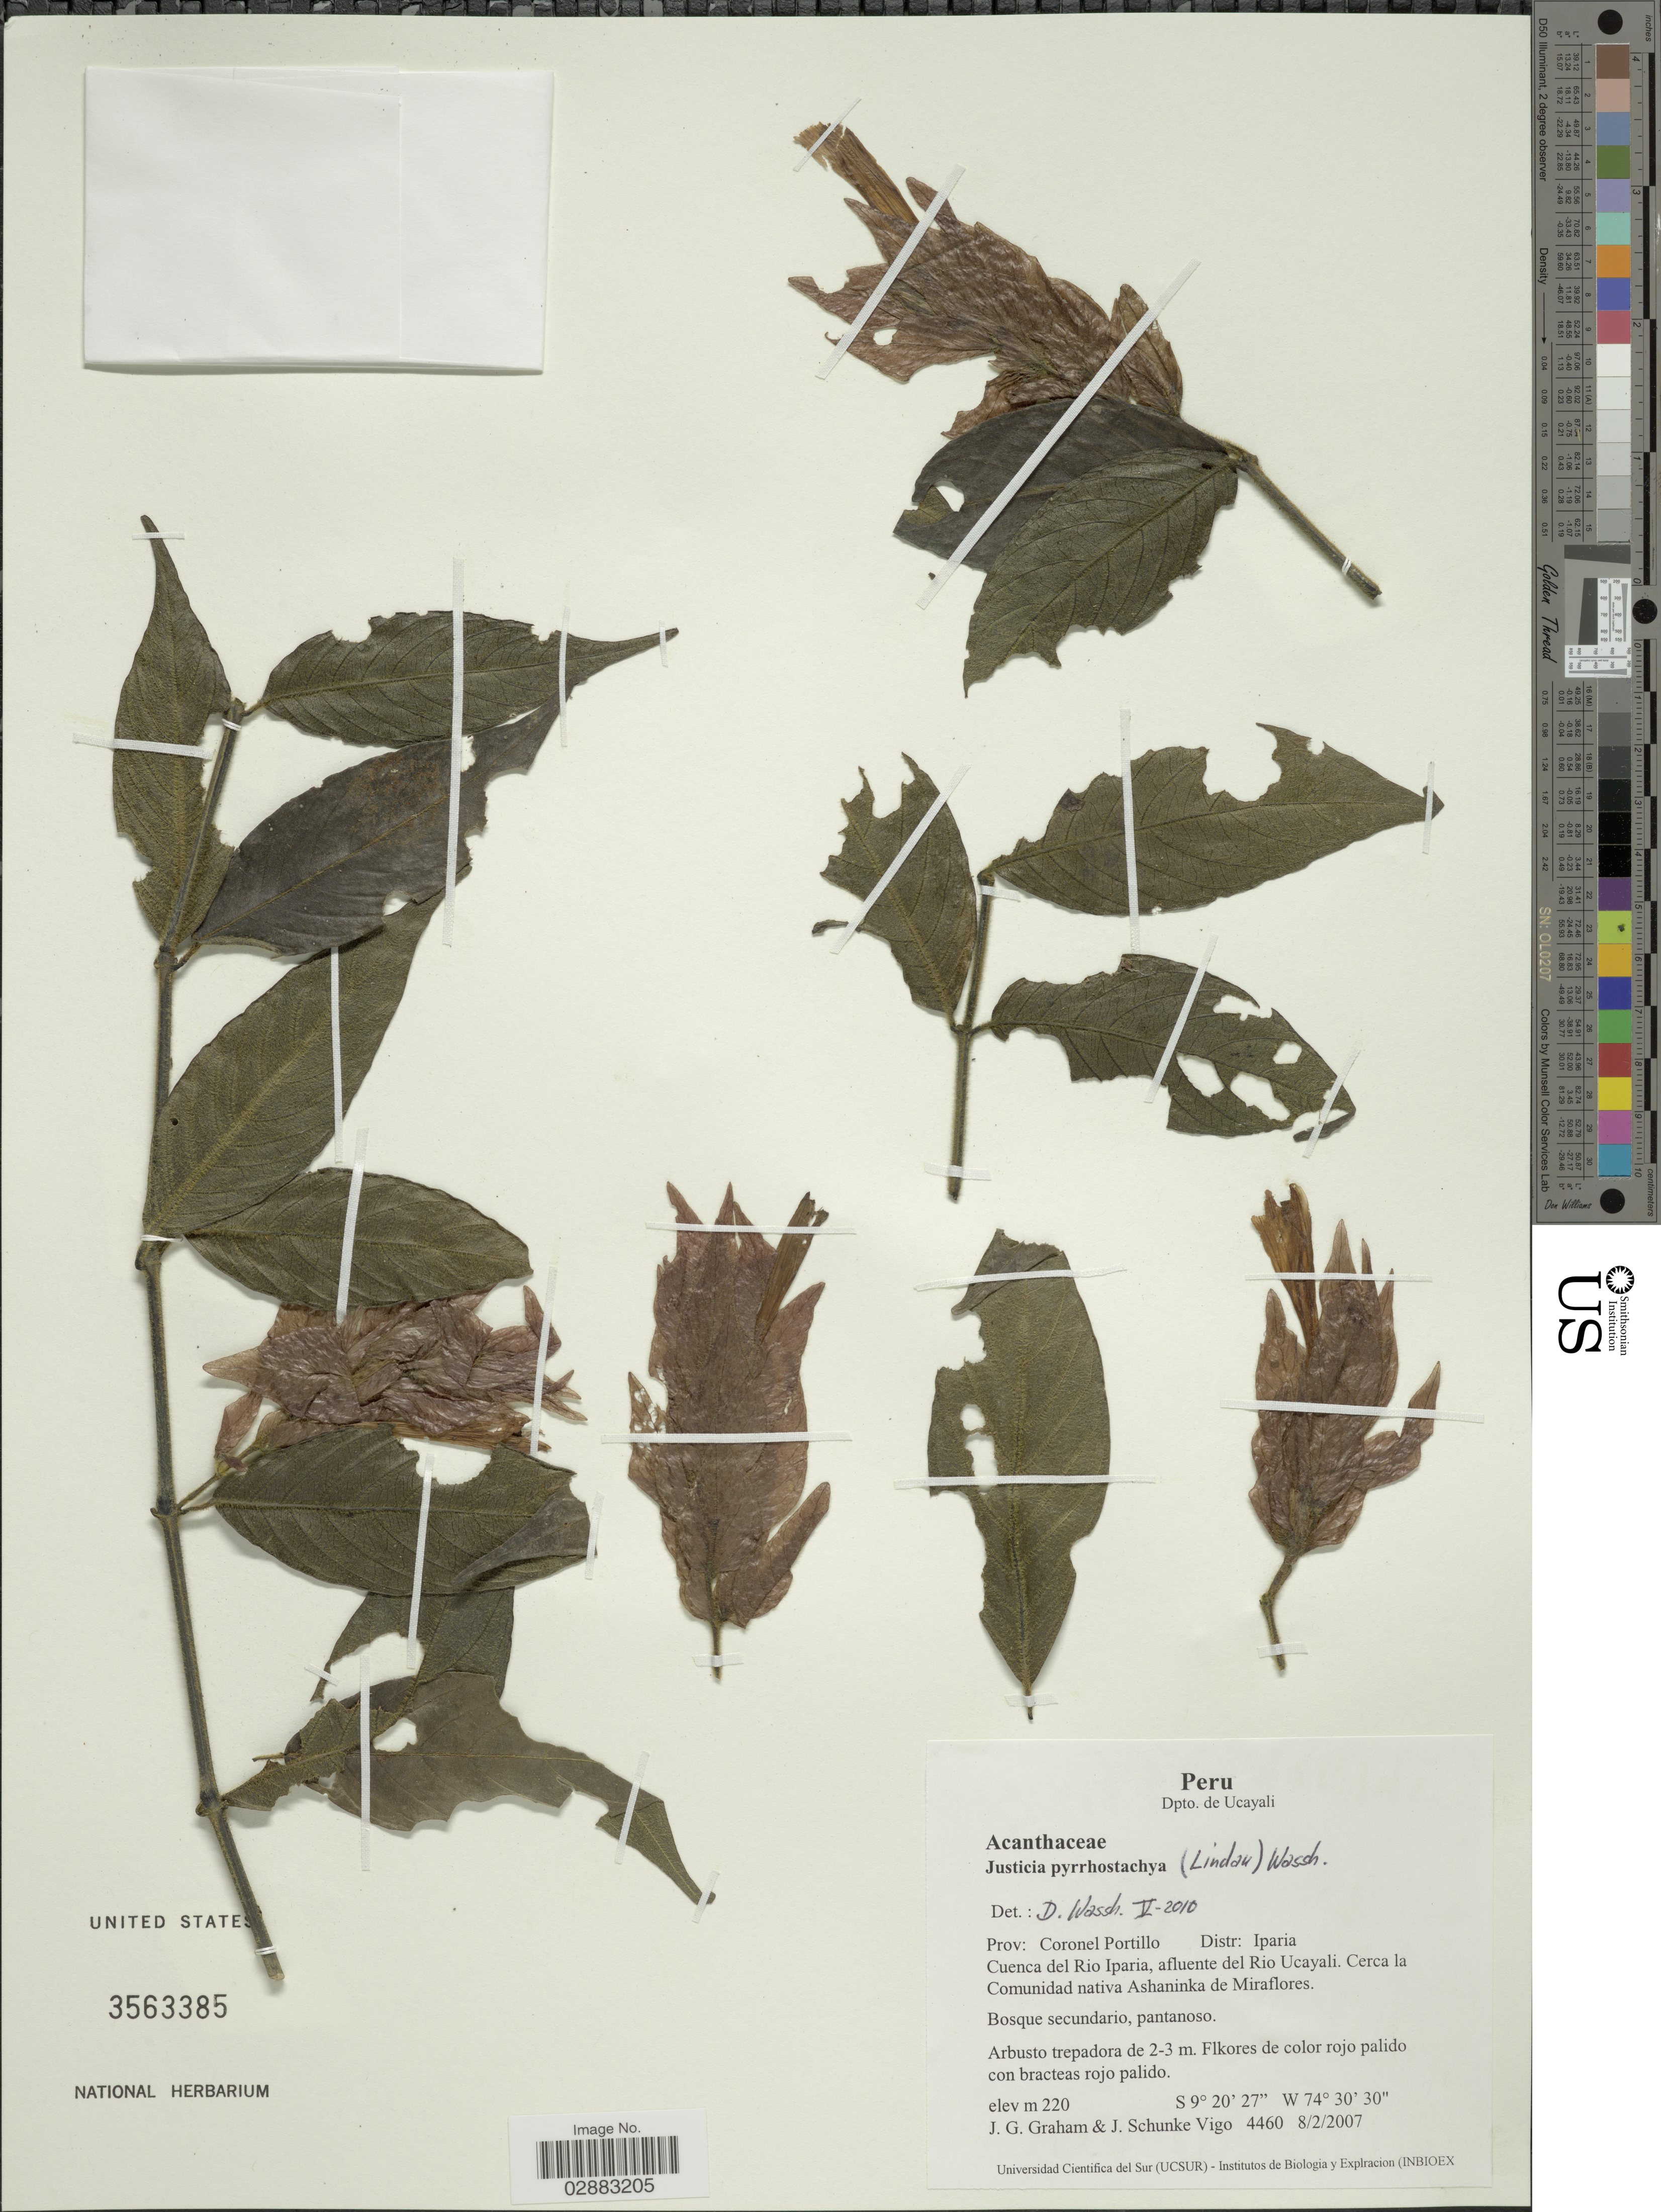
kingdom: Plantae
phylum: Tracheophyta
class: Magnoliopsida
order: Lamiales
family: Acanthaceae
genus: Beloperone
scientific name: Beloperone pyrrhostachya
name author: Lindau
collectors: J. Graham & J. Schunke Vigo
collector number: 4460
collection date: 2007-02-08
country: Peru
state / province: Ucayali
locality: Dpto. de Ucayali. Prov: Coronel Portillo. Distr: Iparia. Cuenca del Rio Iparia, afluente del Rio Ucayali. Cerca la Comunidad nativa Ashaninka de Miraflores.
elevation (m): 220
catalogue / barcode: US 3563385